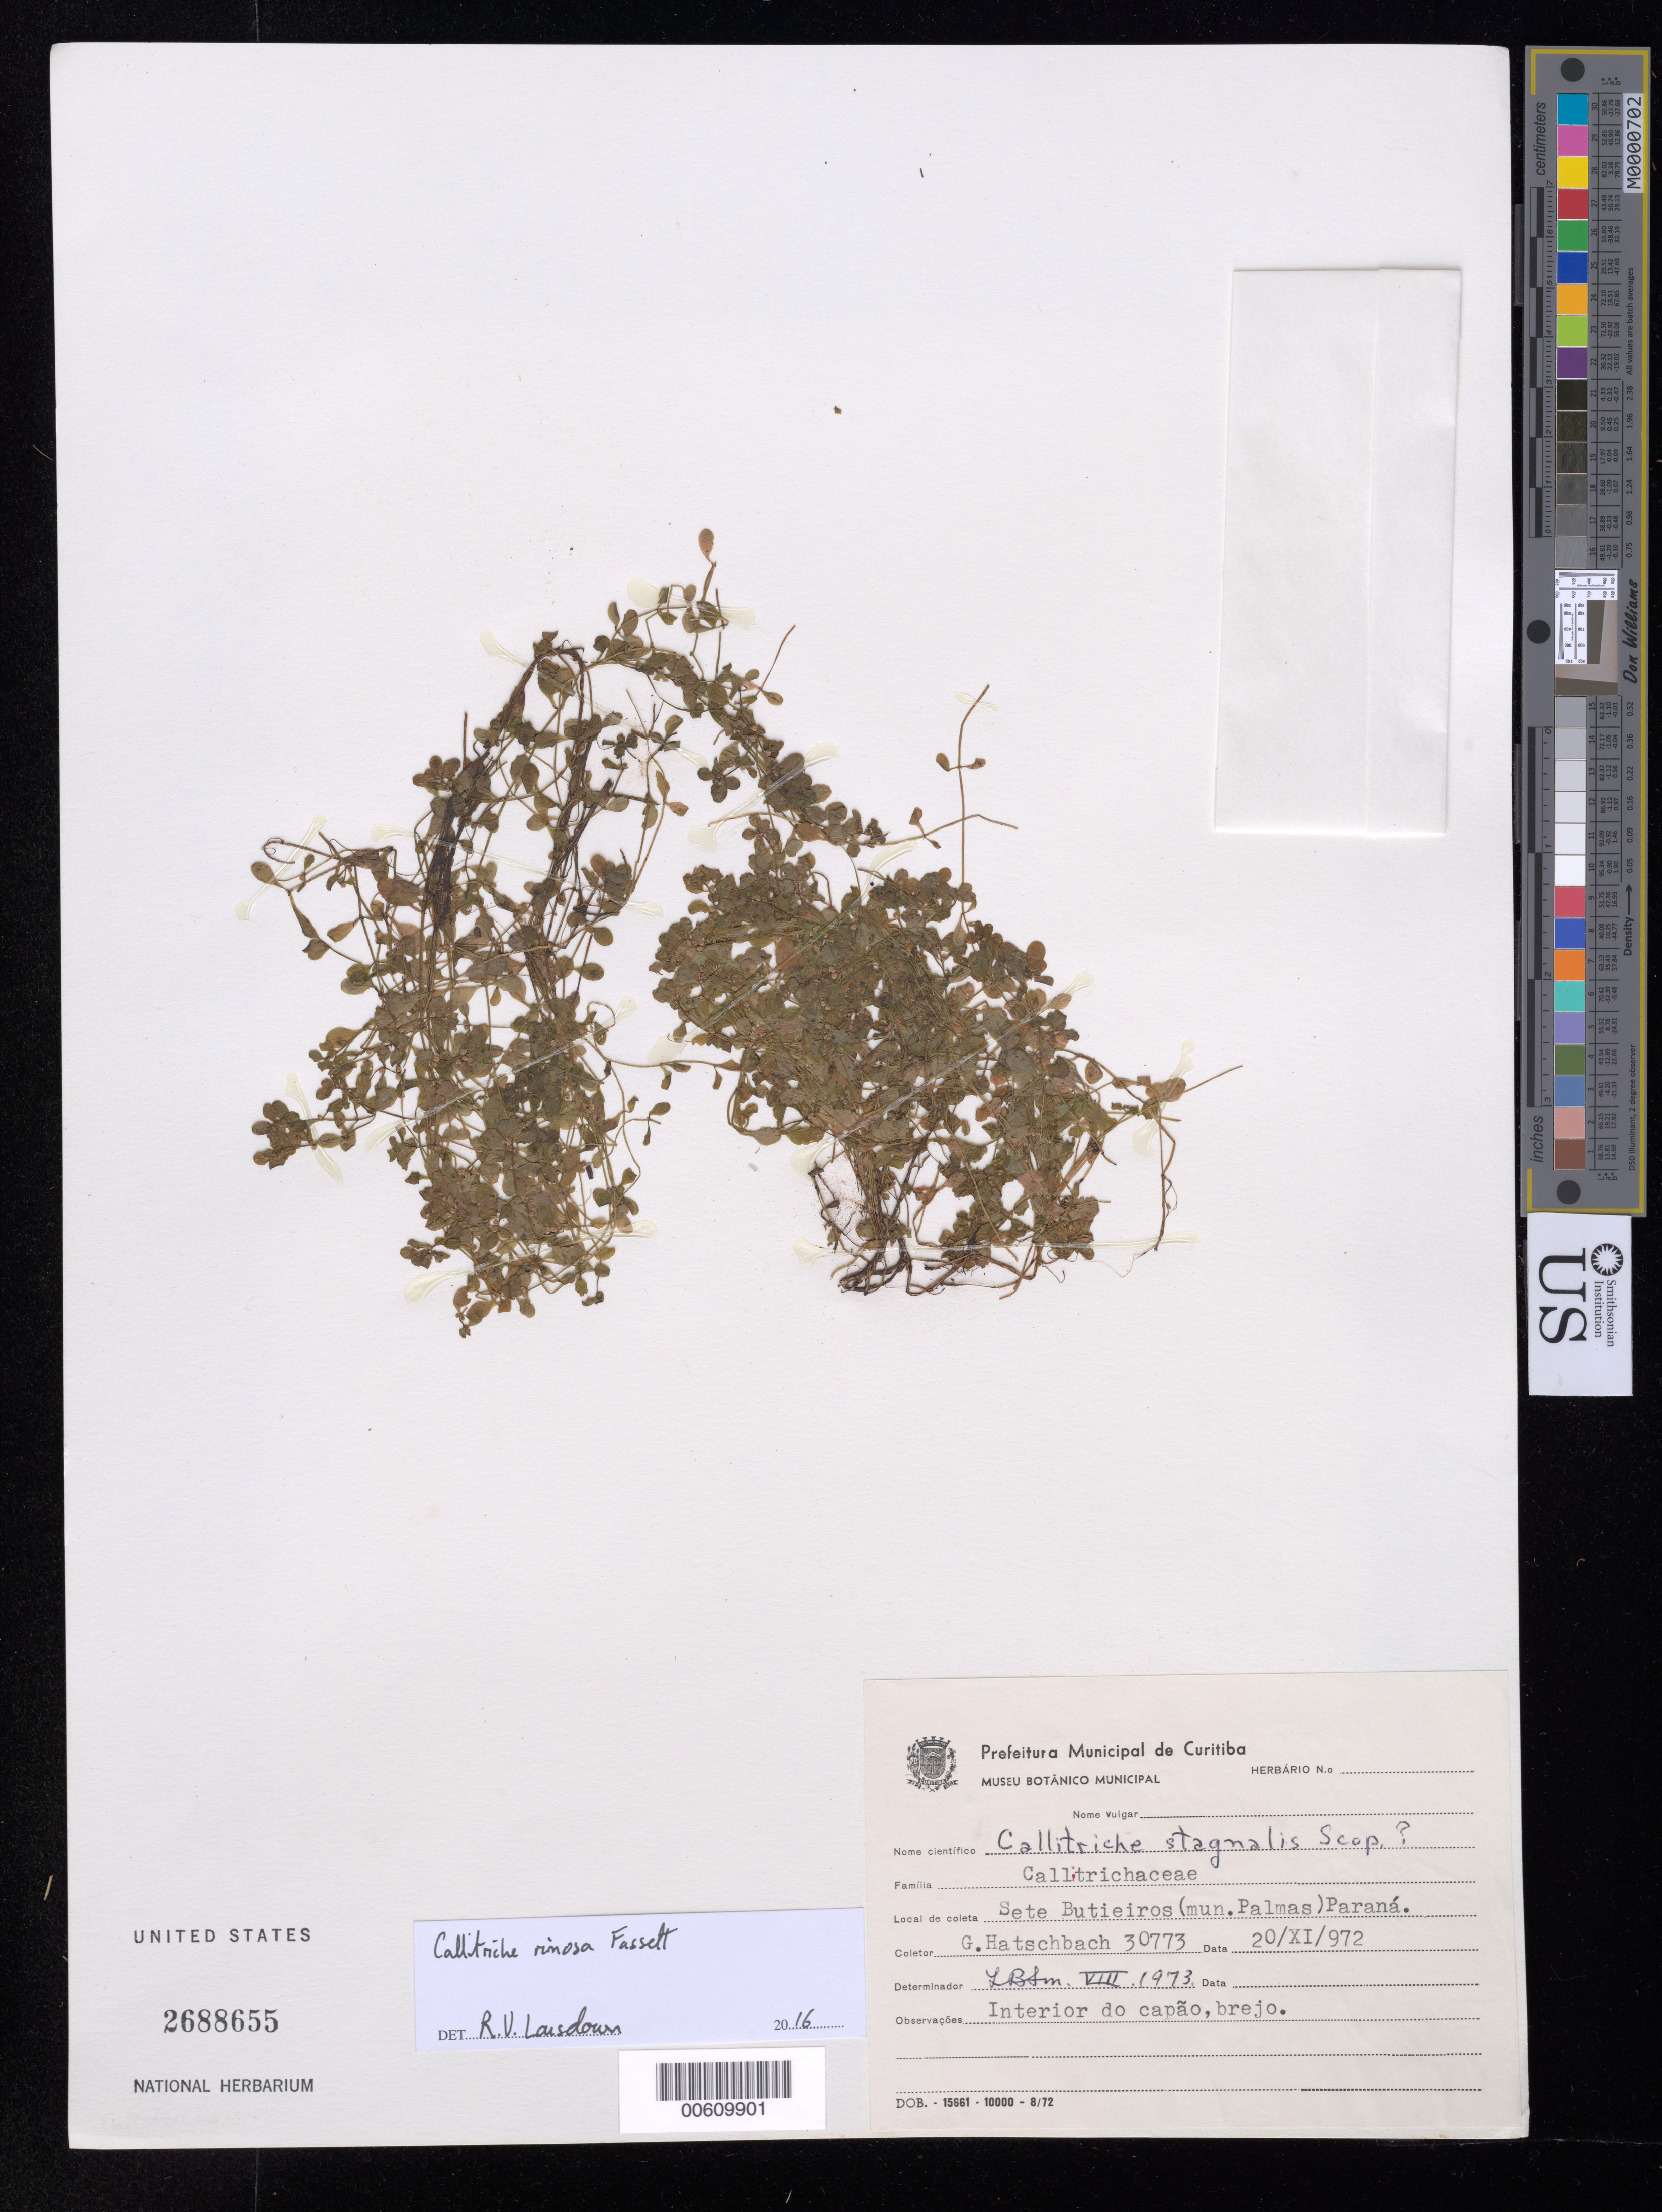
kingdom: Plantae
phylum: Tracheophyta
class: Magnoliopsida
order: Lamiales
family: Plantaginaceae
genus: Callitriche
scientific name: Callitriche rimosa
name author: Fassett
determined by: Lansdown, Richard V.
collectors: G. Hatschbach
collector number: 30773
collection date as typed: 20 Nov 1972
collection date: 1972-11-20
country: Brazil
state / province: Paraná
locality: Sete Butieiros, Palmas Mun.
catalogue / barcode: US 2688655